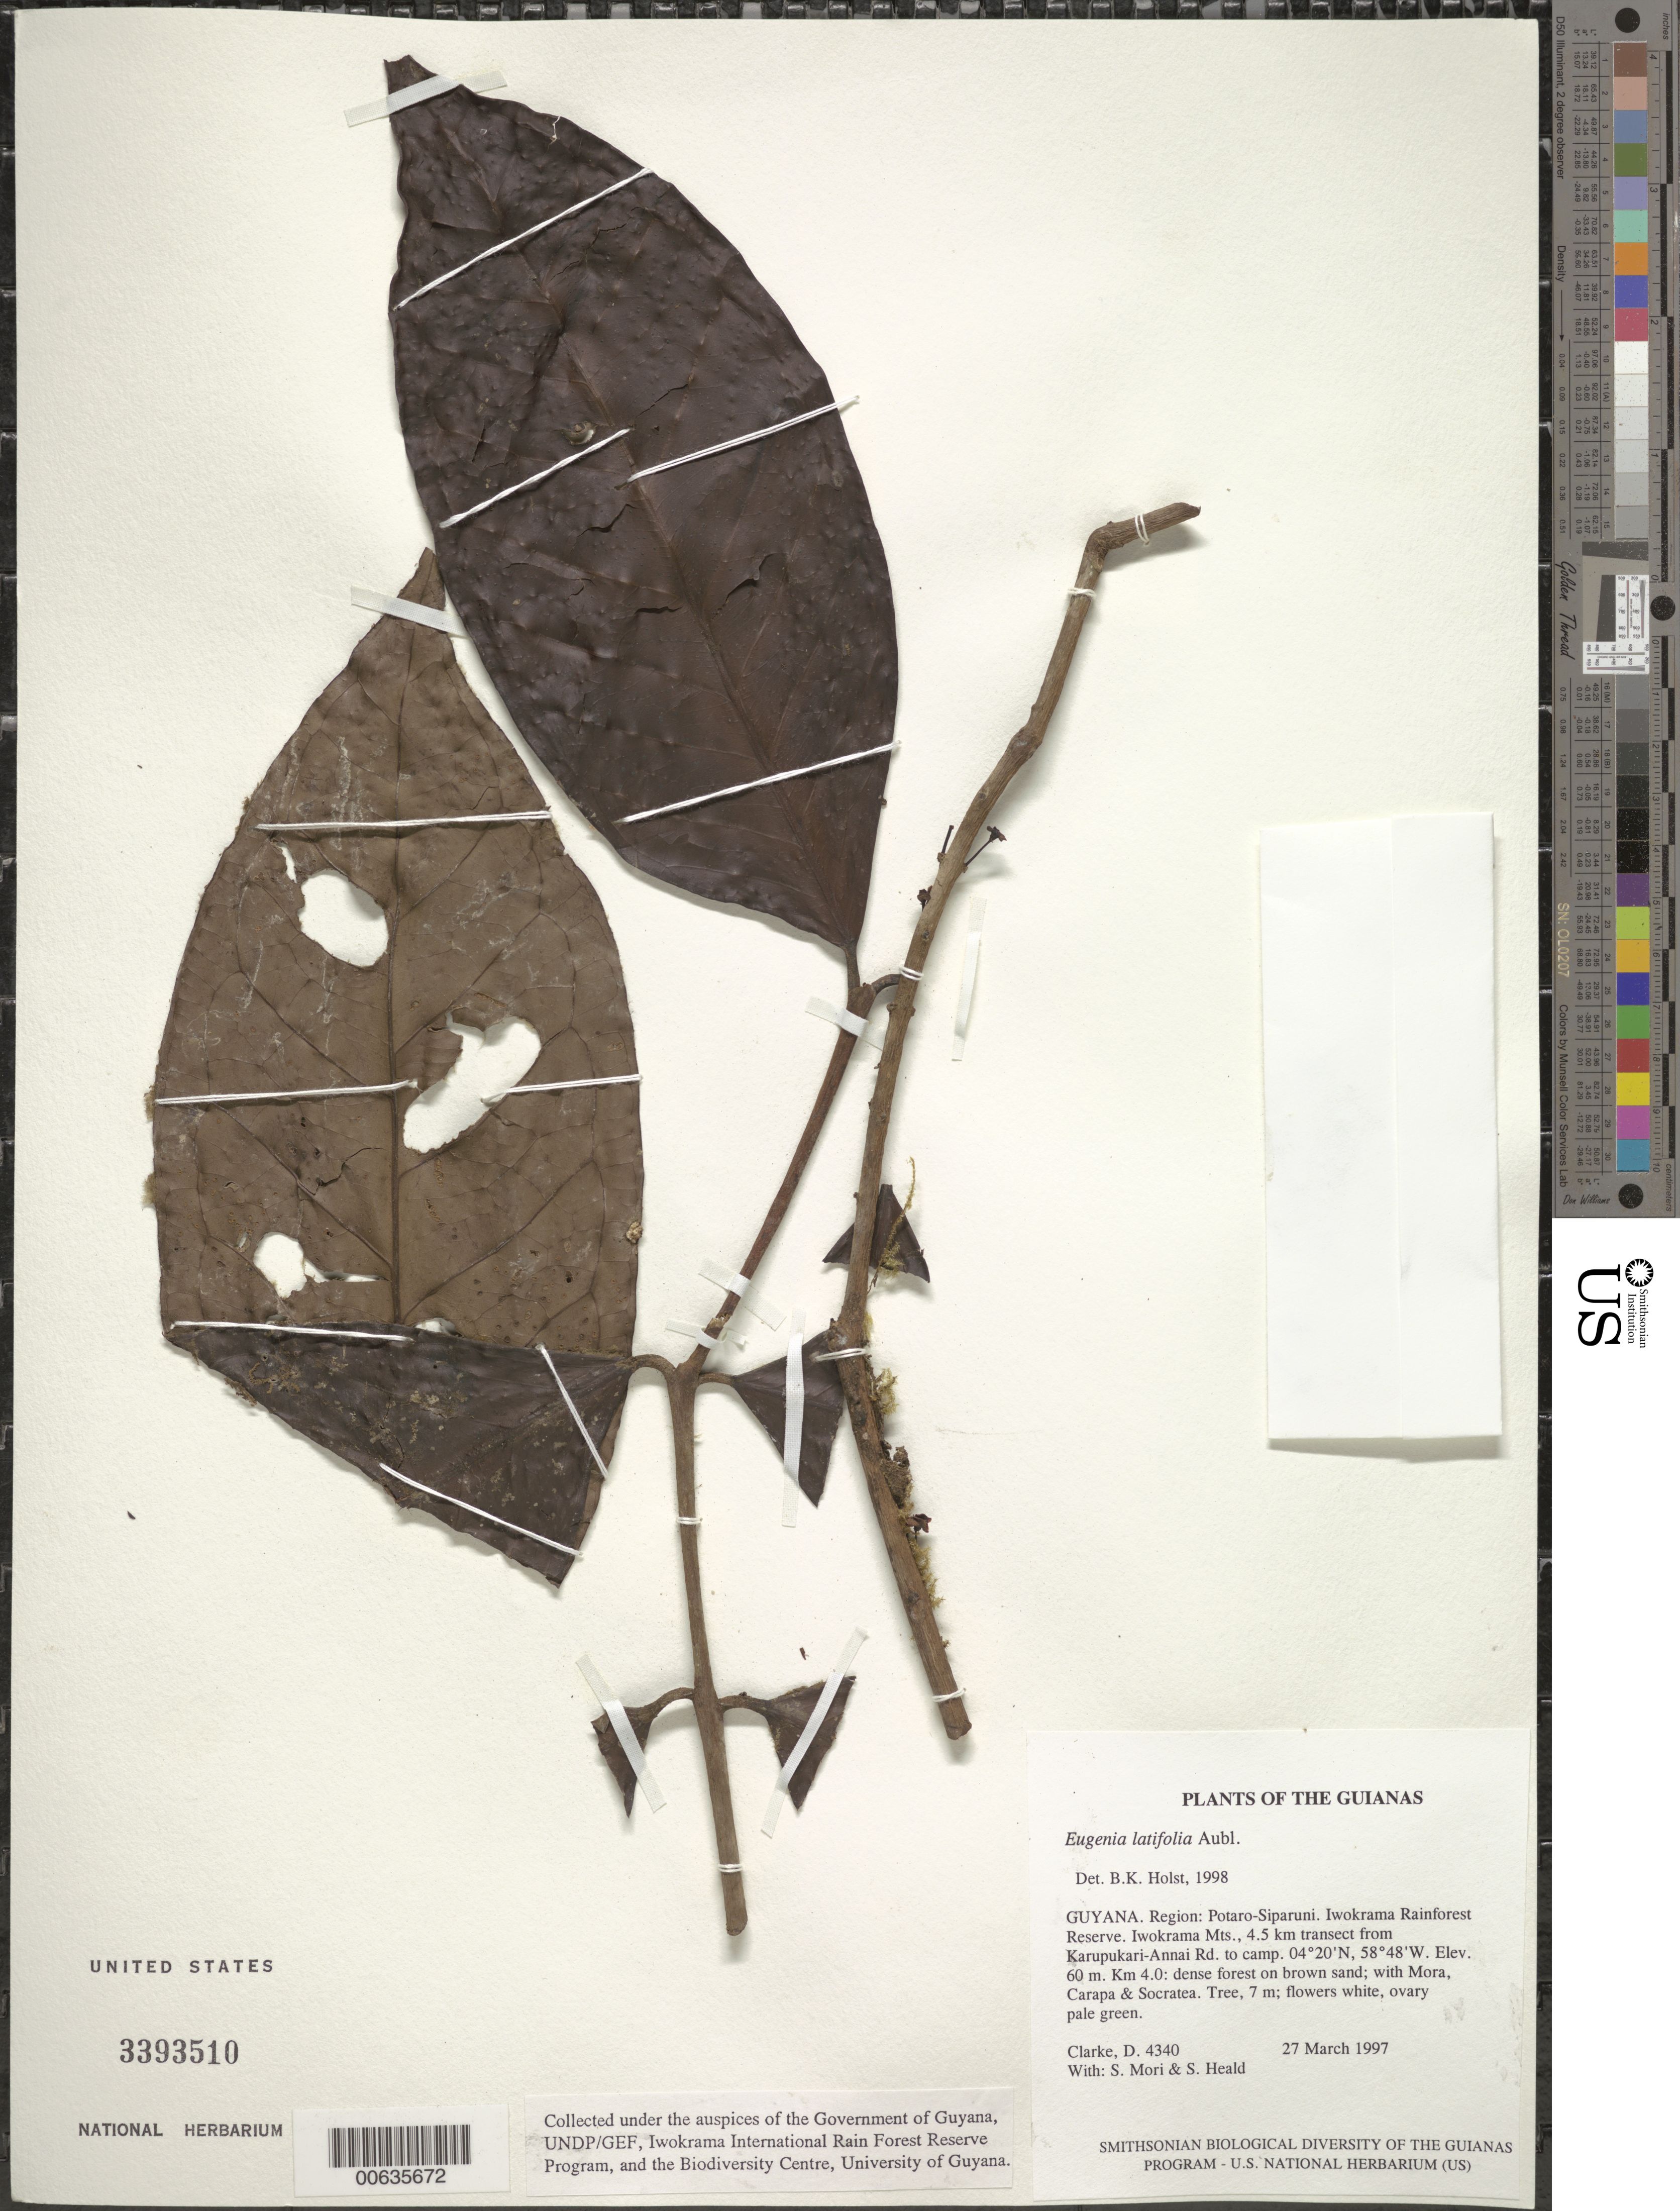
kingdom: Plantae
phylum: Tracheophyta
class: Magnoliopsida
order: Myrtales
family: Myrtaceae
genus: Eugenia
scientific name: Eugenia latifolia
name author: Aubl.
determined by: Holst, Bruce K.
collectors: H. D. Clarke, S. Mori & S. Heald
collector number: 4340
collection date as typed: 27 March 1997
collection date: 1997-03-27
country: Guyana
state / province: Potaro-Siparuni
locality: Iwokrama Rainforest Reserve. Iwokrama Mts., 4.5 km transect from Karupukari-Annai Rd. to camp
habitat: Km 4.0: dense forest on brown sand; with Mora, Carapa & Socratea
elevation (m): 60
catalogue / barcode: US 3393510